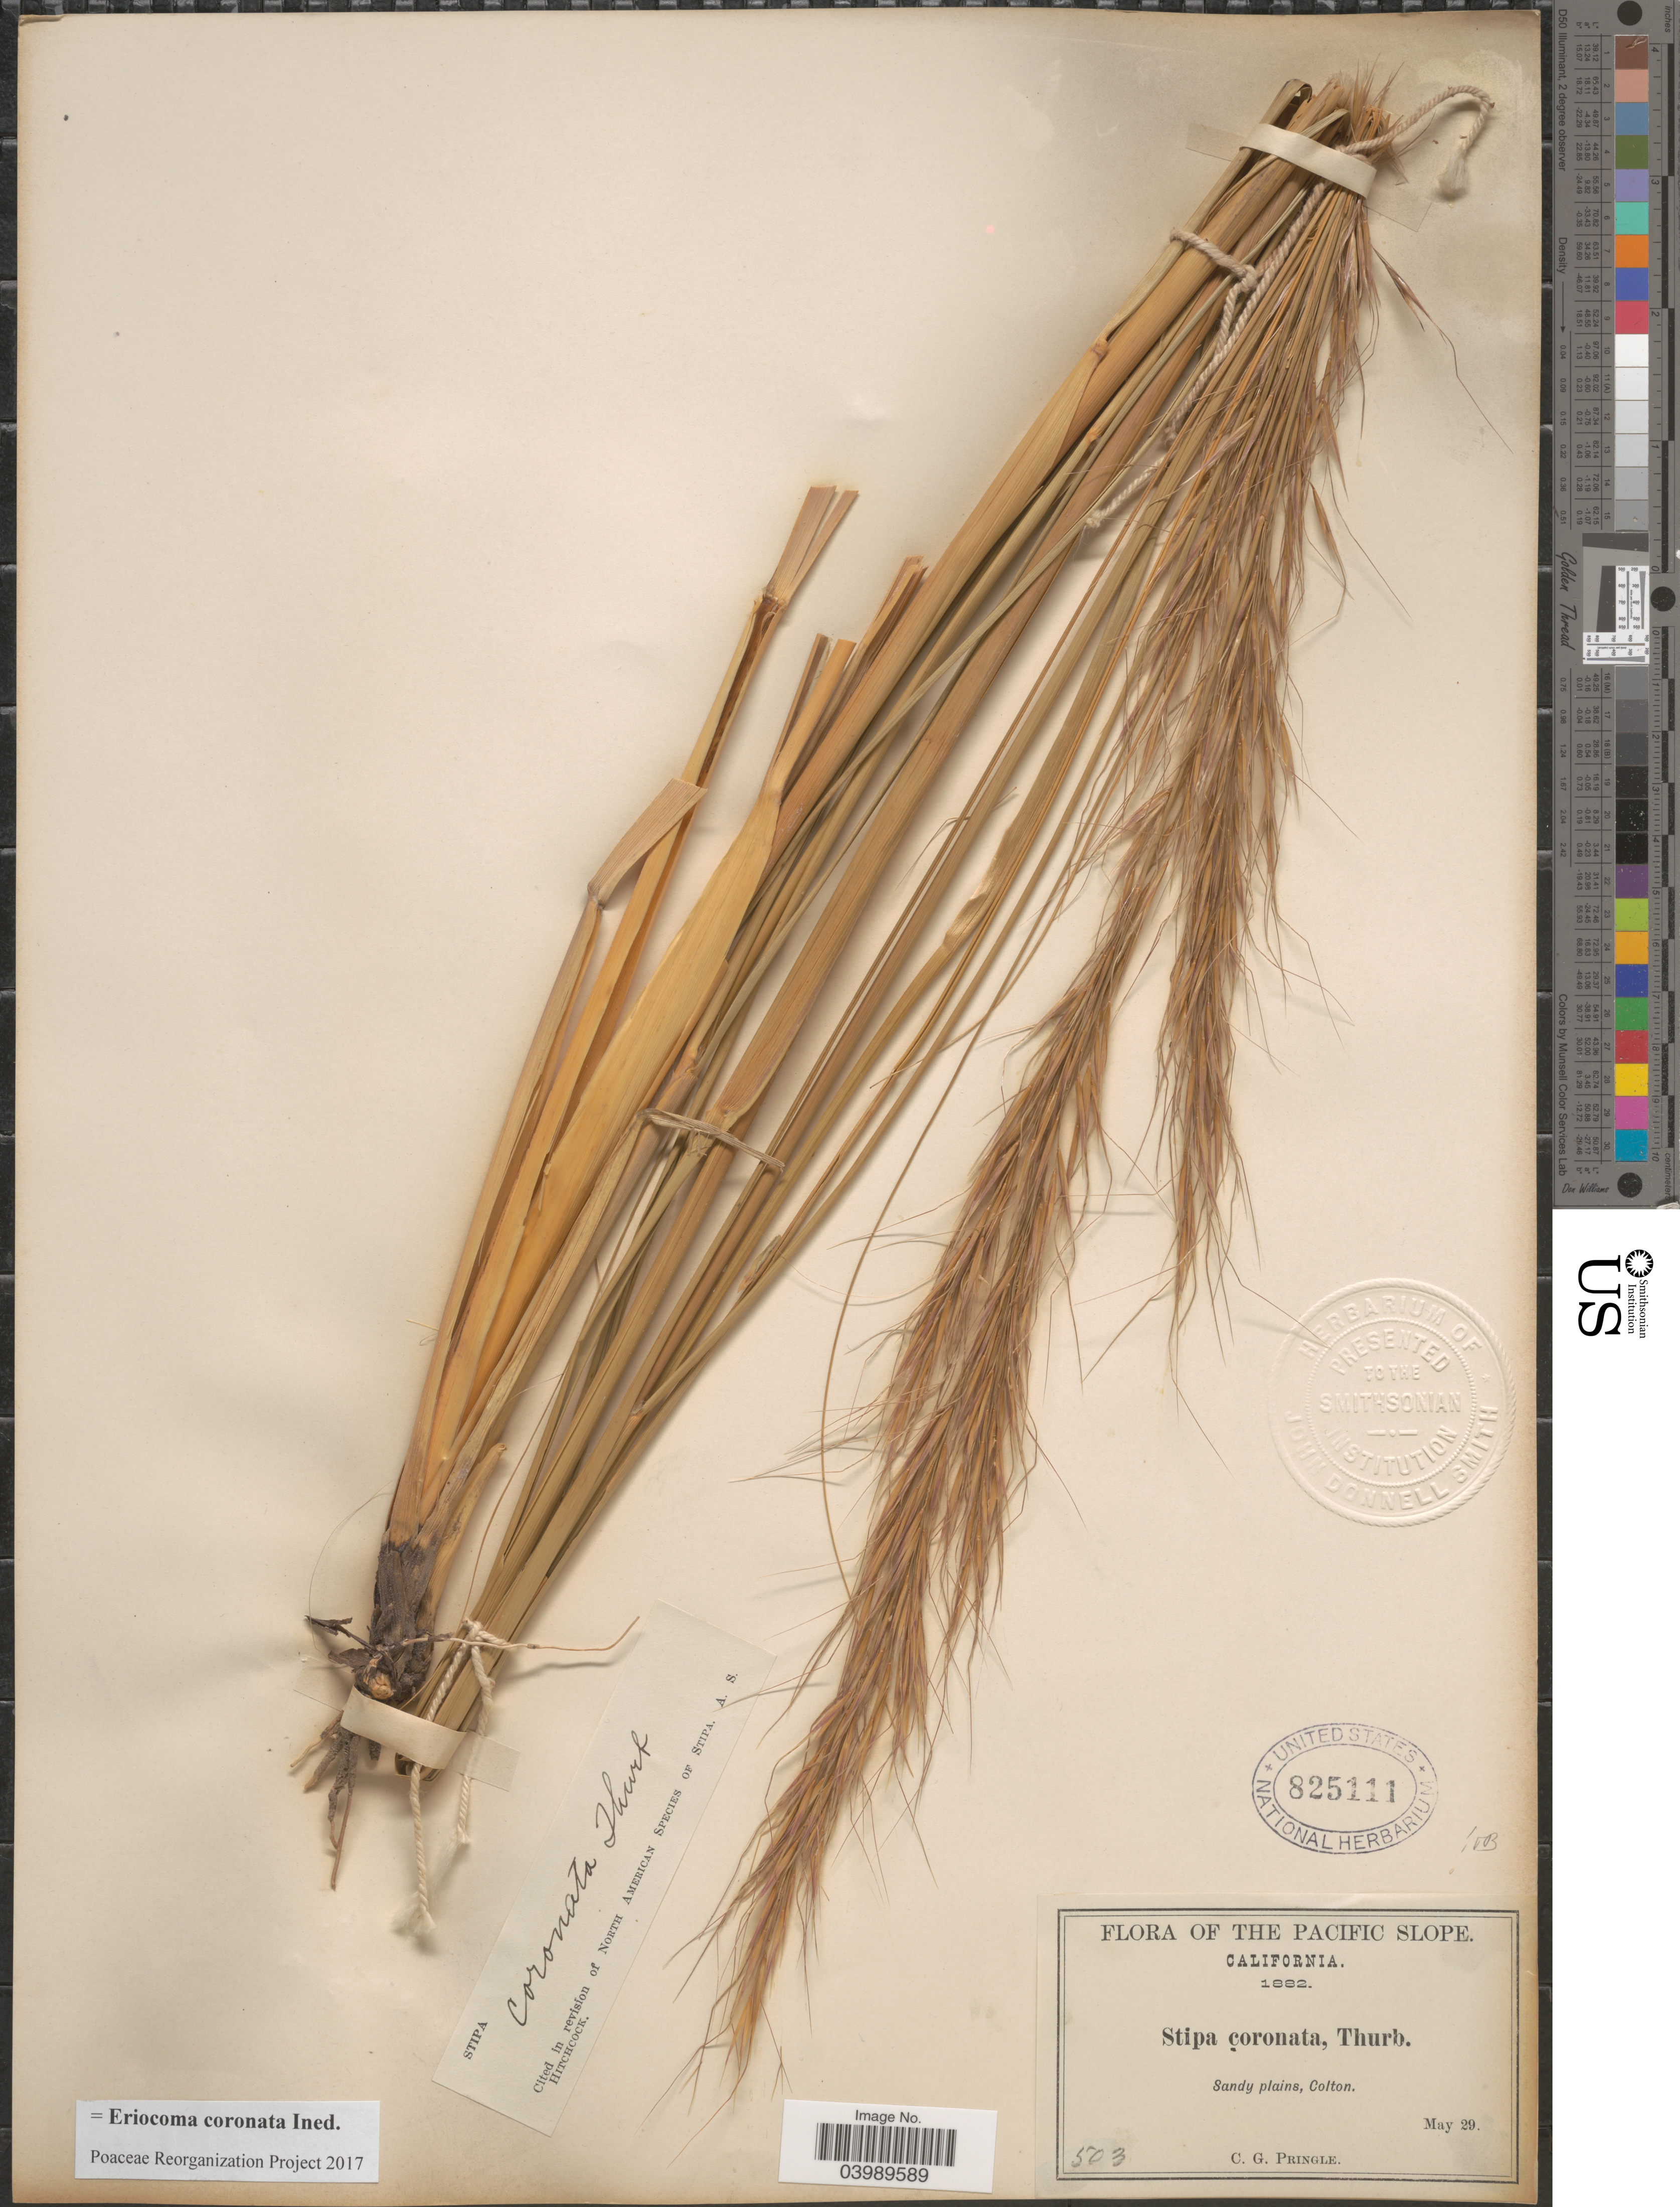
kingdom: Plantae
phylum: Tracheophyta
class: Liliopsida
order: Poales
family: Poaceae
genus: Eriocoma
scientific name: Eriocoma coronata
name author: (Thurb.) Romasch.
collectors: C. G. Pringle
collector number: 503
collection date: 1882-05-29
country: United States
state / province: California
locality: The Pacific Slope. Sandy plains, Colton.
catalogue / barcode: US 825111